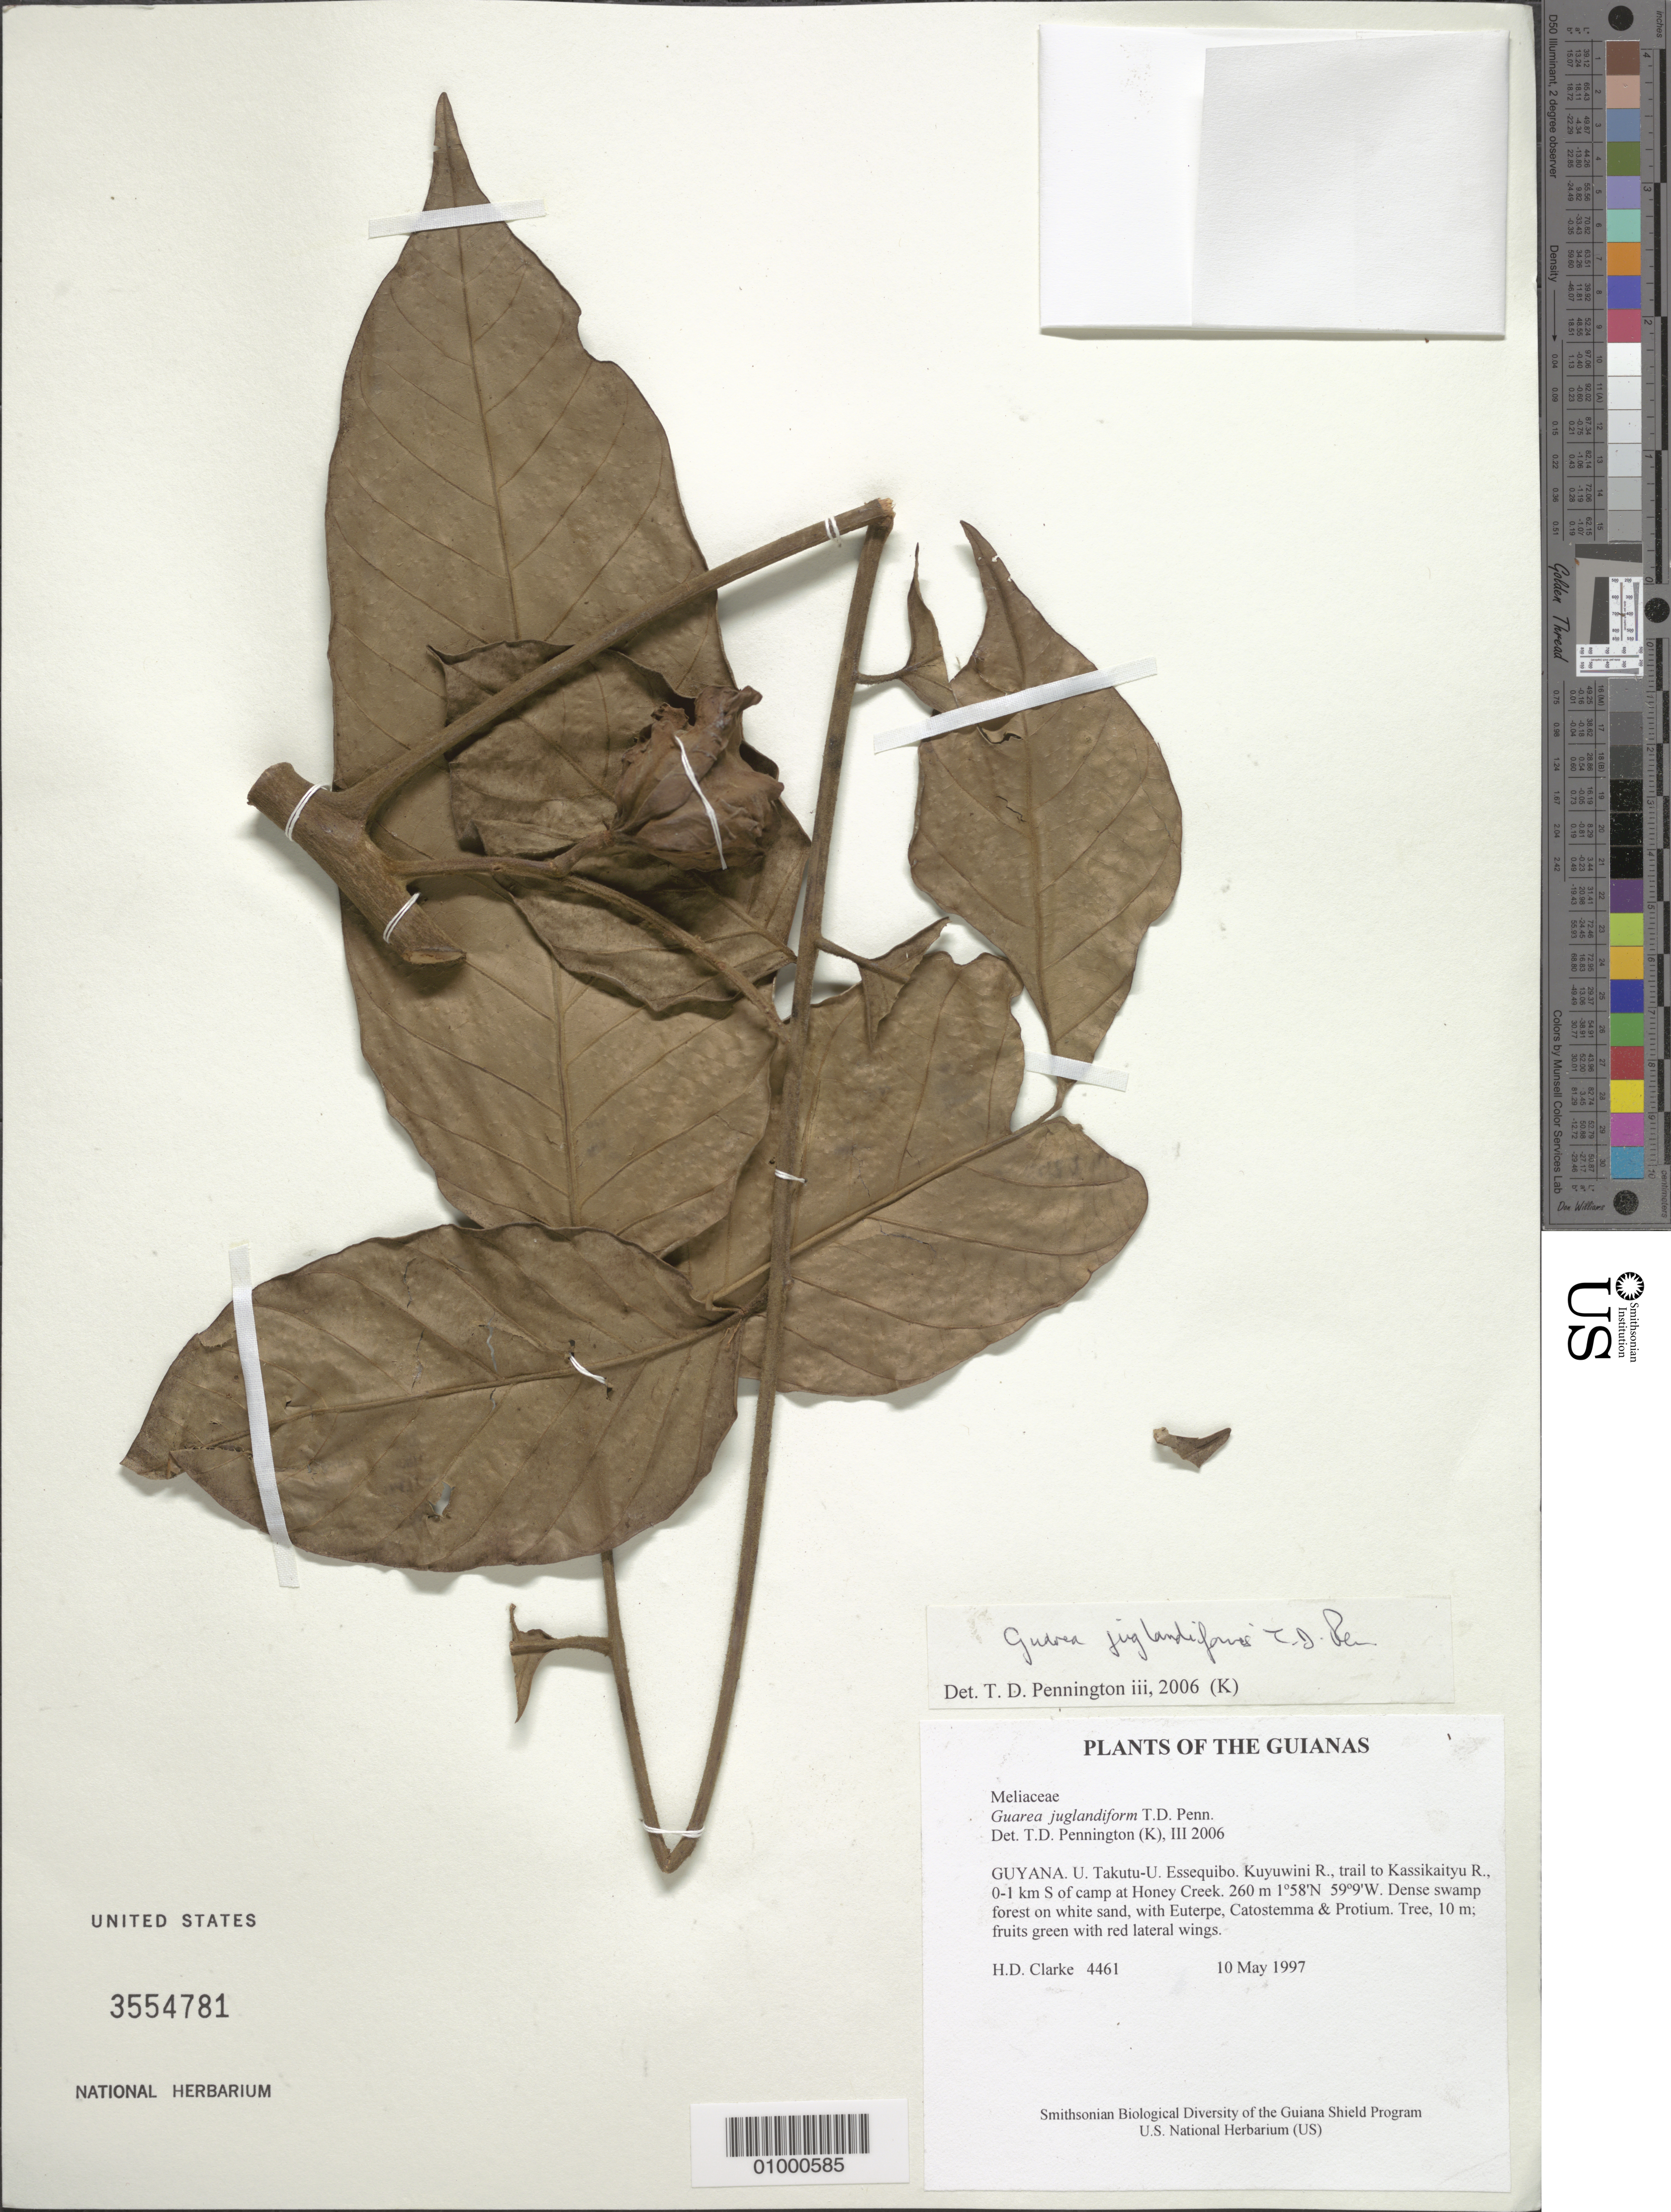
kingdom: Plantae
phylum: Tracheophyta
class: Magnoliopsida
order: Sapindales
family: Meliaceae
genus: Guarea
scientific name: Guarea juglandiformis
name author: T.D. Penn.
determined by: Pennington, T. D., (K)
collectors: H. D. Clarke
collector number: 4461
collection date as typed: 10 May 1997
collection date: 1997-05-10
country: Guyana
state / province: U. Takutu-U. Essequibo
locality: Kuyuwini R., trail to Kassikaityu R., 0-1 km S of camp at Honey Creek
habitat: Dense swamp forest on white sand, with Euterpe, Catostemma & Protium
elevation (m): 260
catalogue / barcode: US 3554781